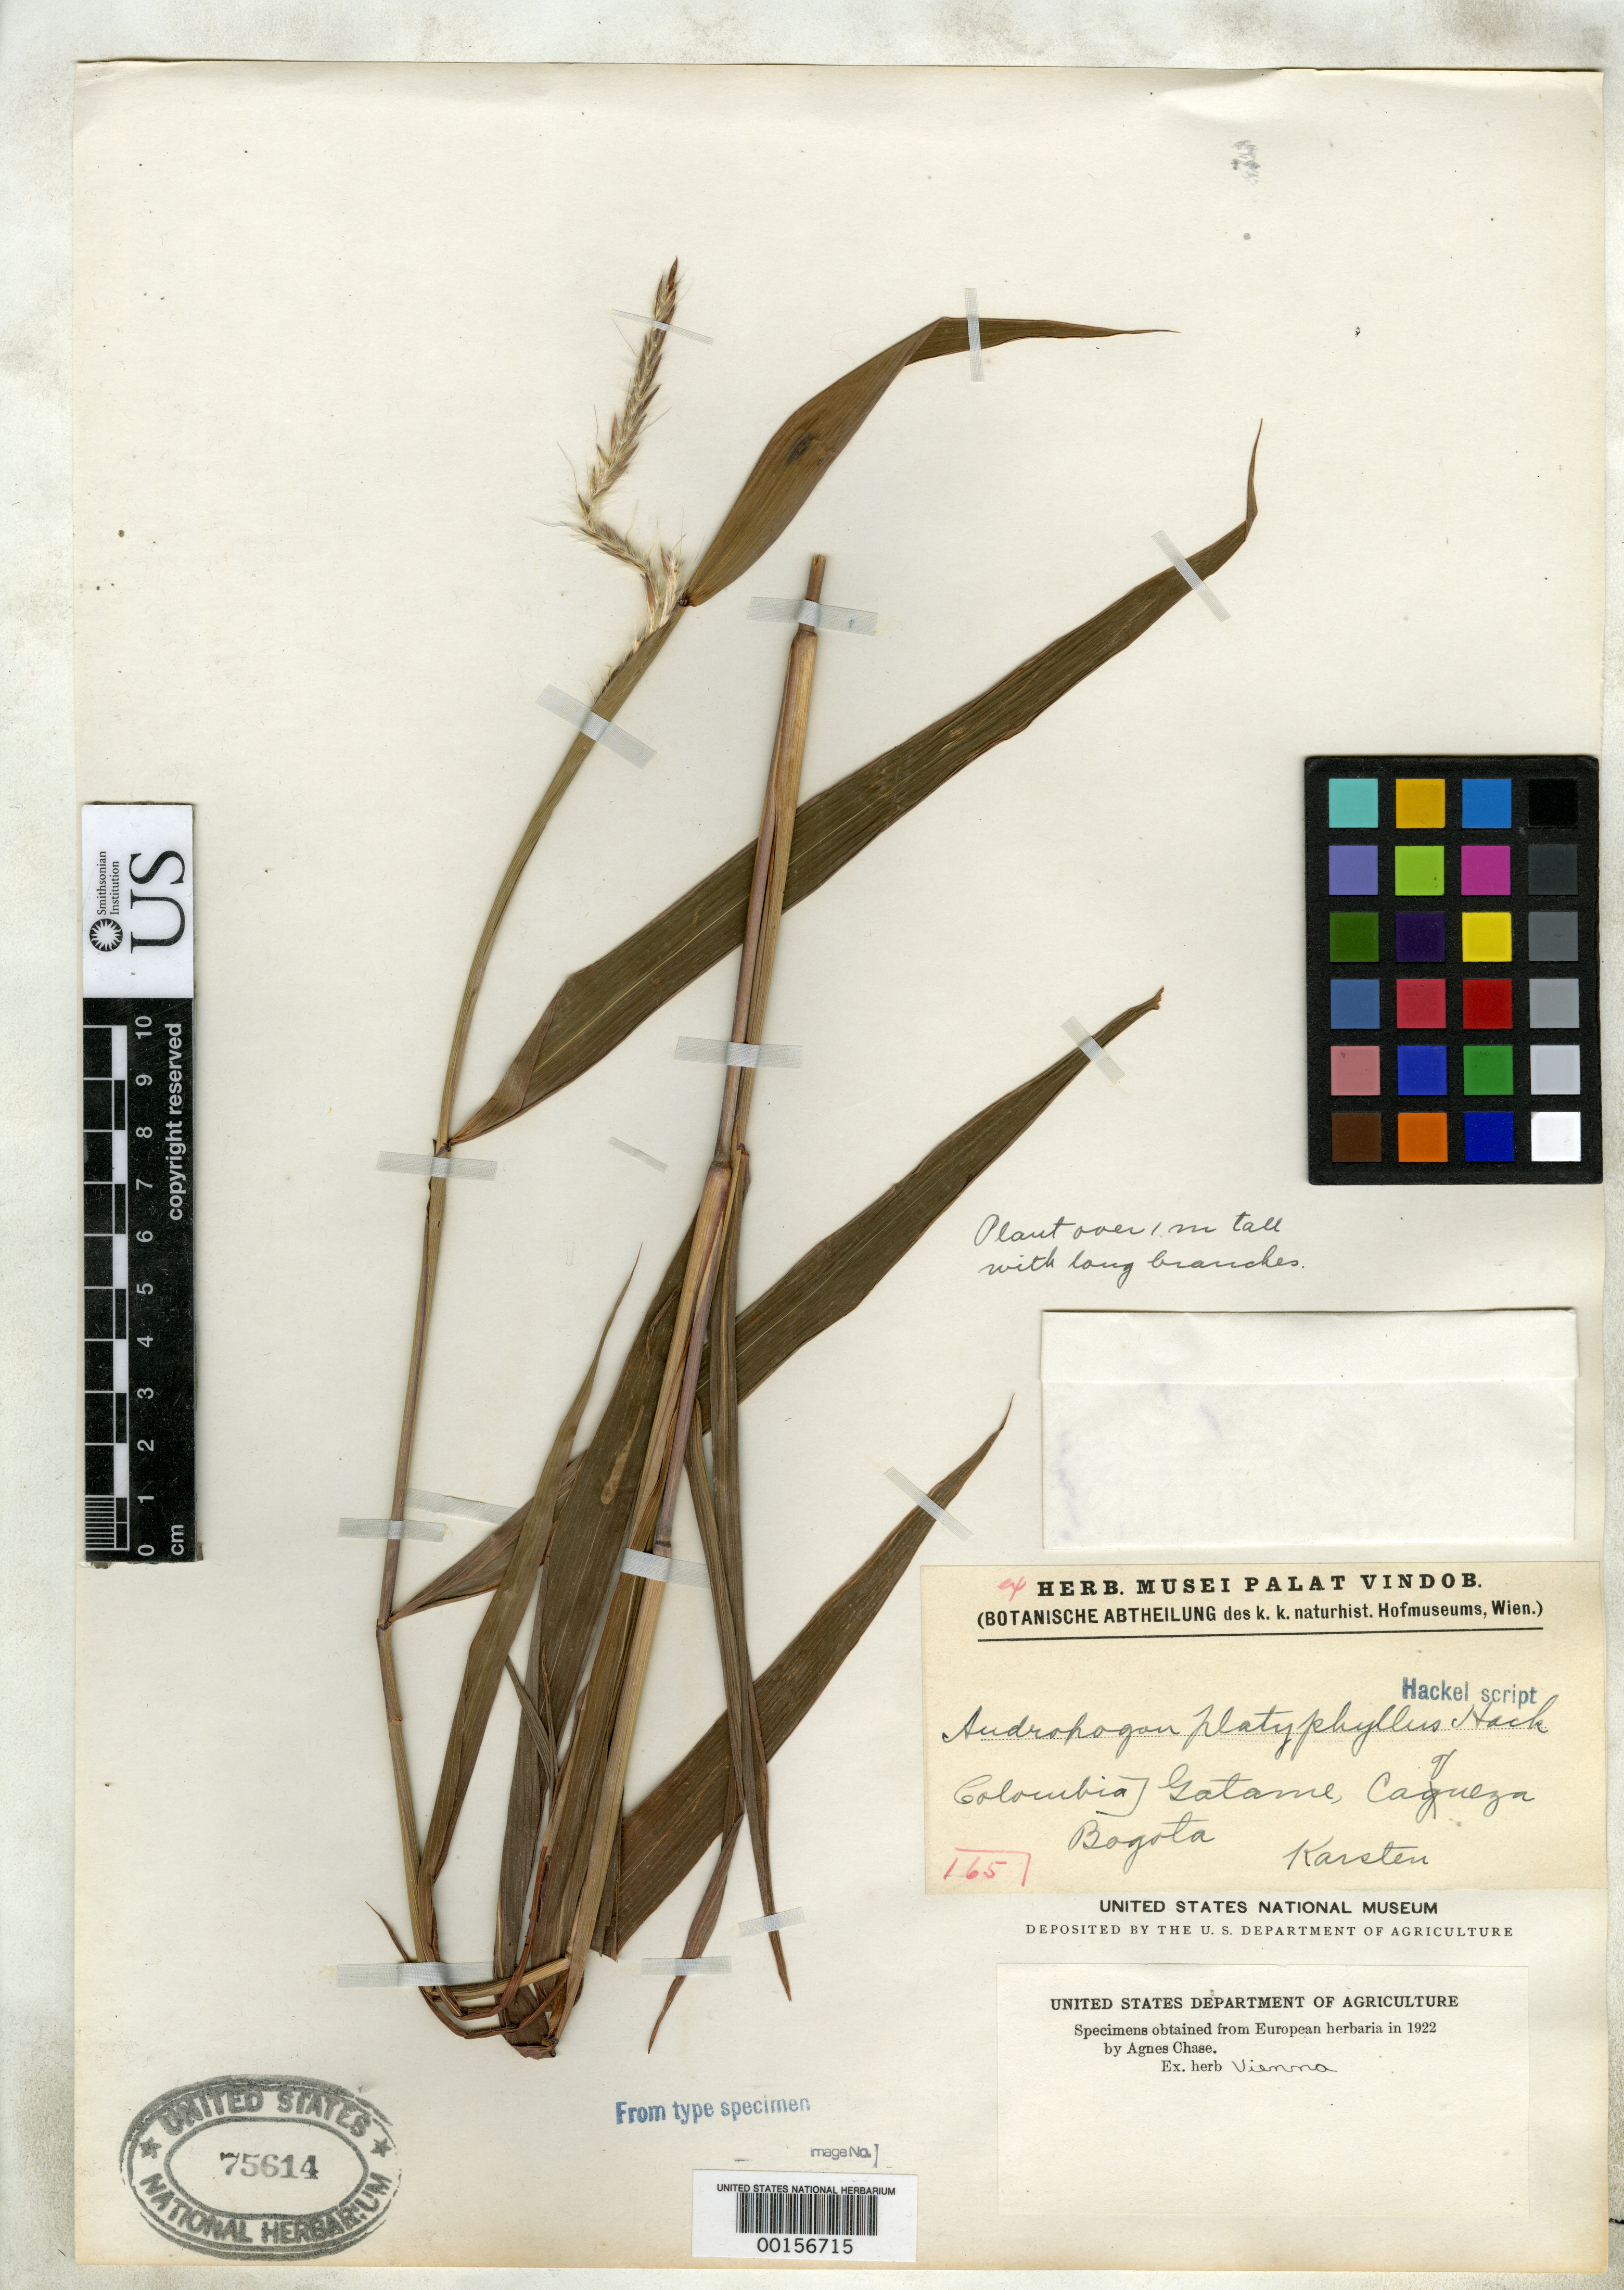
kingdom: Plantae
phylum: Tracheophyta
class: Liliopsida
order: Poales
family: Poaceae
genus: Andropogon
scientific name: Andropogon platyphyllus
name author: Hack. in A. DC.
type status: Type Fragment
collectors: M. Karsten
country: Colombia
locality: Gatame prope Cagueza, Bogota.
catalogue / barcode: US 75614